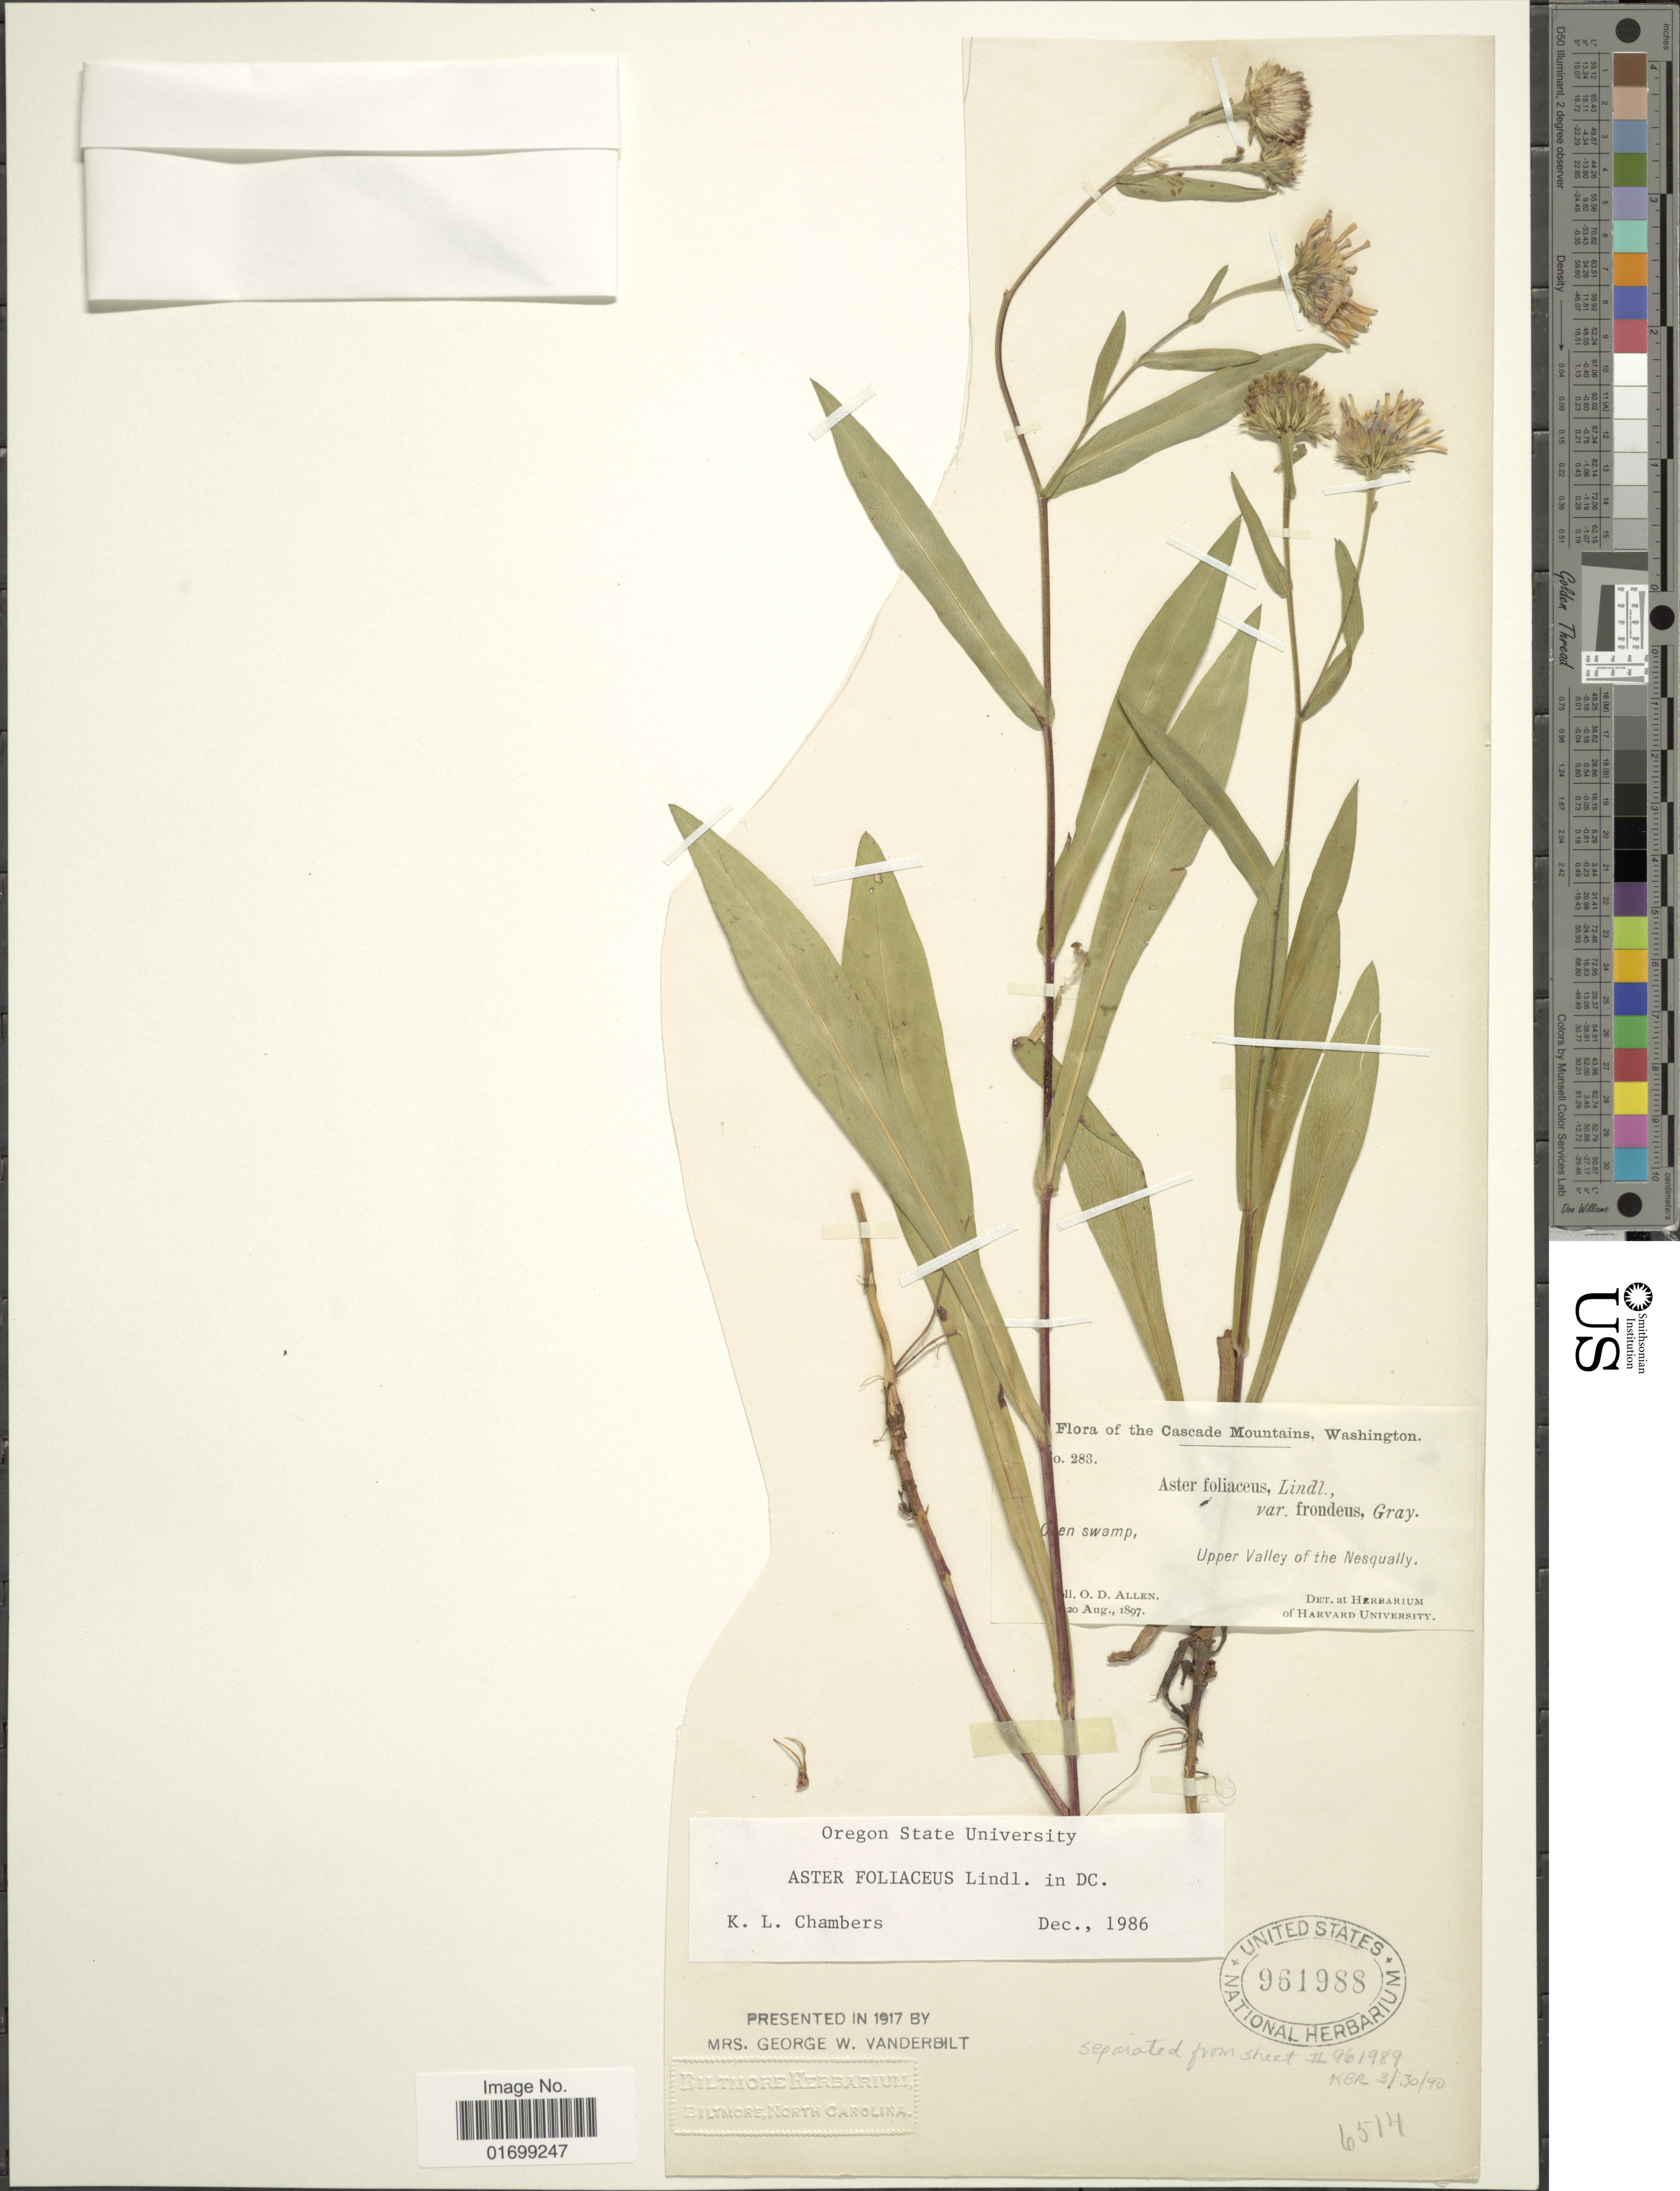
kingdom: Plantae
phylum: Tracheophyta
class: Magnoliopsida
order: Asterales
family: Asteraceae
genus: Symphyotrichum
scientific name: Symphyotrichum foliaceum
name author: (Lindl. ex DC.) G.L. Nesom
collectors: O. D. Allen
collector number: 283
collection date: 1897-08-20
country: United States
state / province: Washington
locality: Cascade Mountains, open swamp, Upper Valley of Nesqually.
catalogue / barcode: US 961988